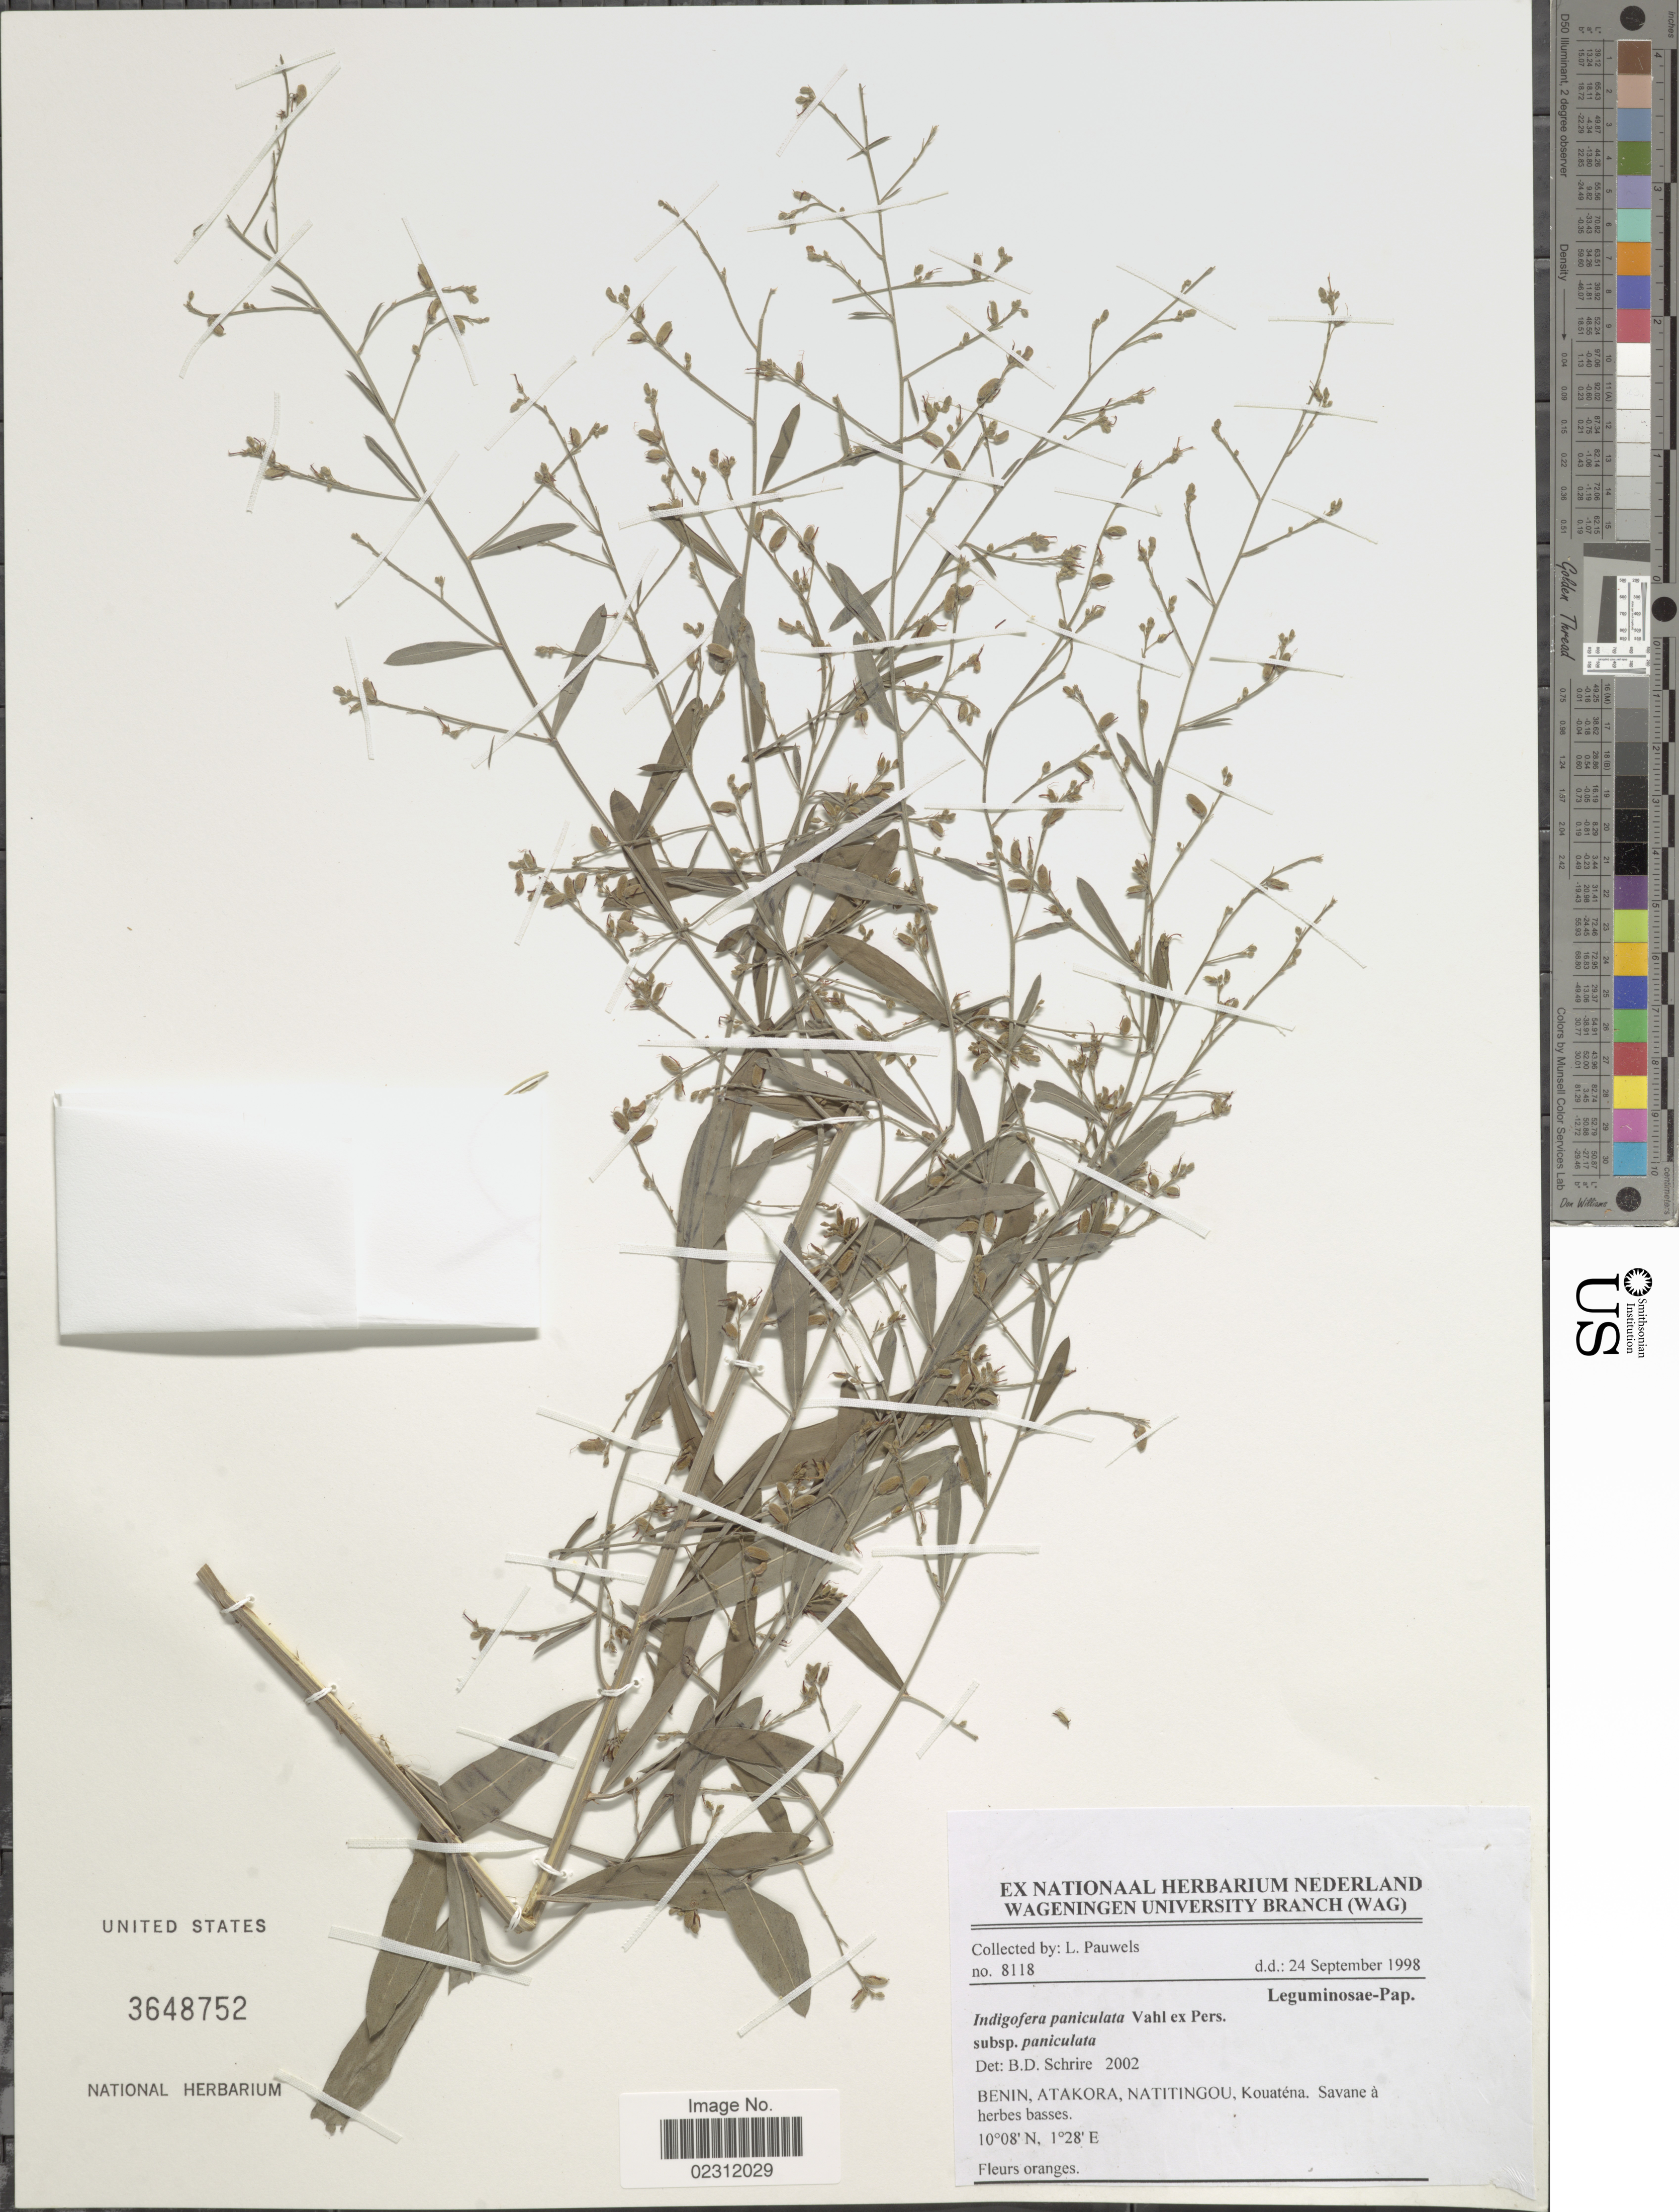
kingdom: Plantae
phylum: Tracheophyta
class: Magnoliopsida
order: Fabales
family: Fabaceae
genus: Indigofera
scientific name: Indigofera paniculata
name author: Pers.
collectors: L. Pauwels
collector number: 8118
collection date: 1998-09-24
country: Benin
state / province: Atakora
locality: Natitingou, Kouatena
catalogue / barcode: US 3648752